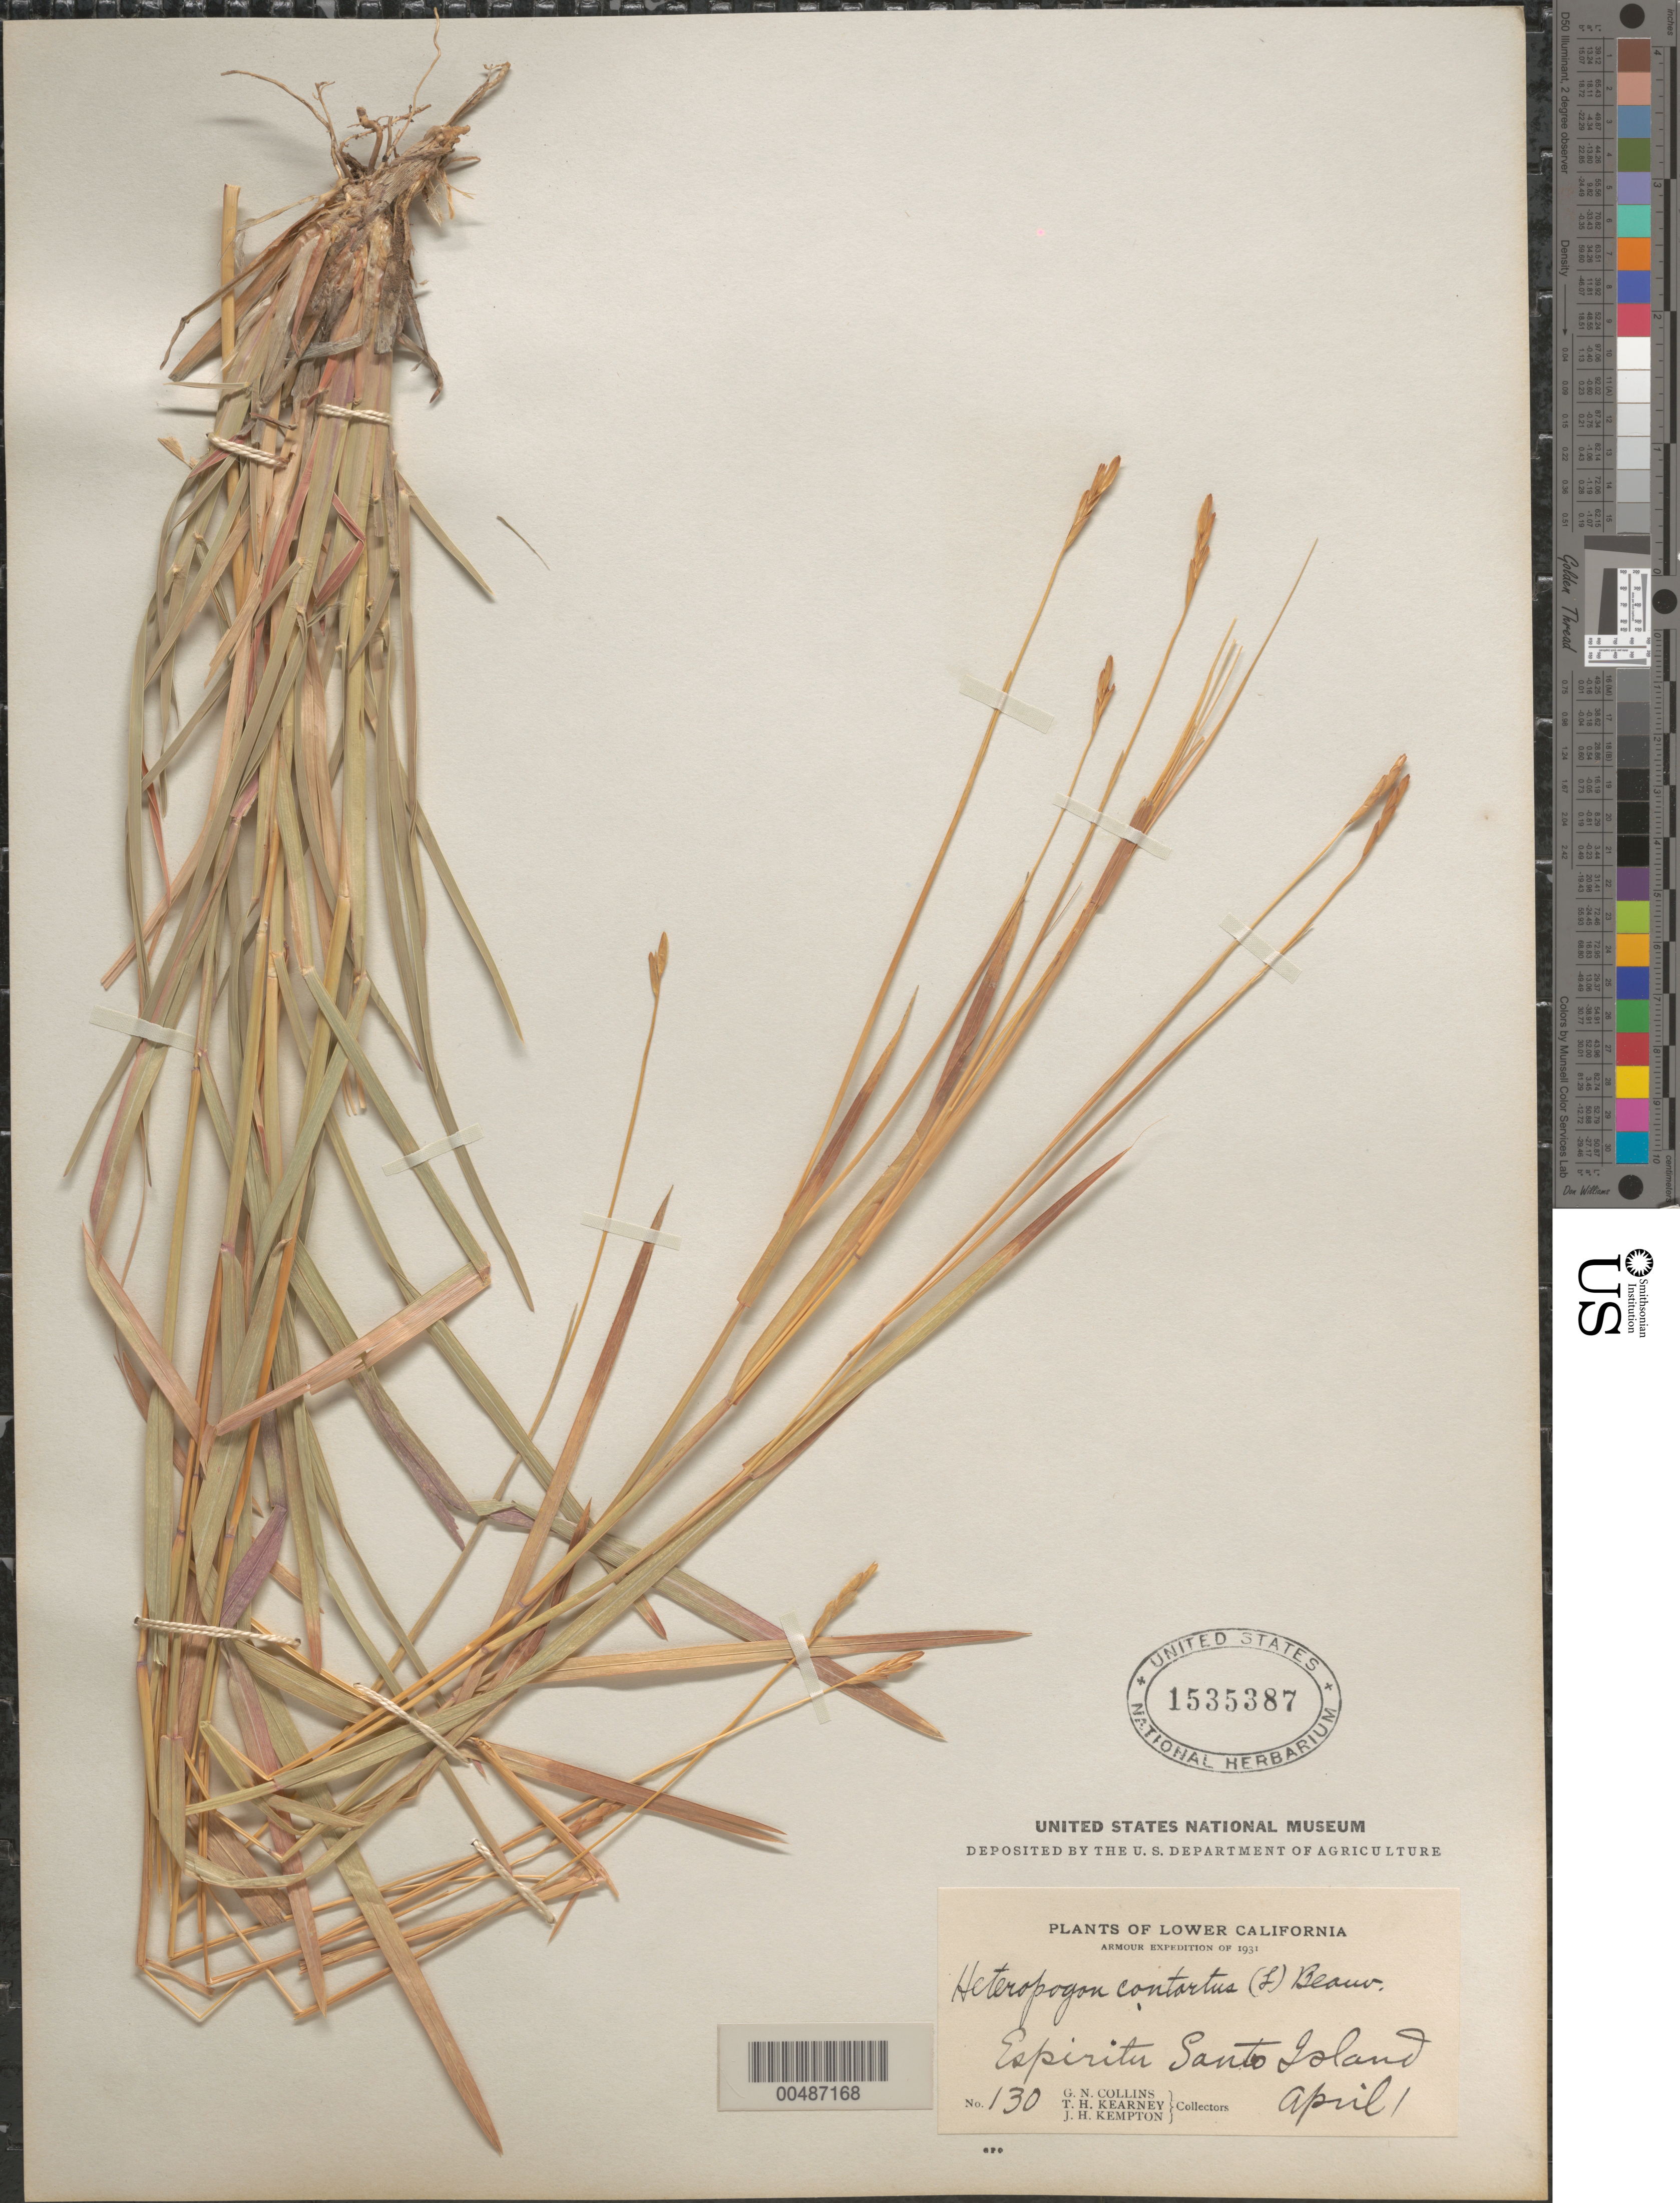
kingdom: Plantae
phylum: Tracheophyta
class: Liliopsida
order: Poales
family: Poaceae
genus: Heteropogon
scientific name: Heteropogon contortus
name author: (L.) P. Beauv. ex Roem. & Schult.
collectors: G. Collins, T. H. Kearney & J. H. Kempton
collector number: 130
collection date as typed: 1 Apr 1931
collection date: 1931-04-01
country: Mexico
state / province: Baja California Sur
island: Espiritu Santo Island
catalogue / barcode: US 1535387